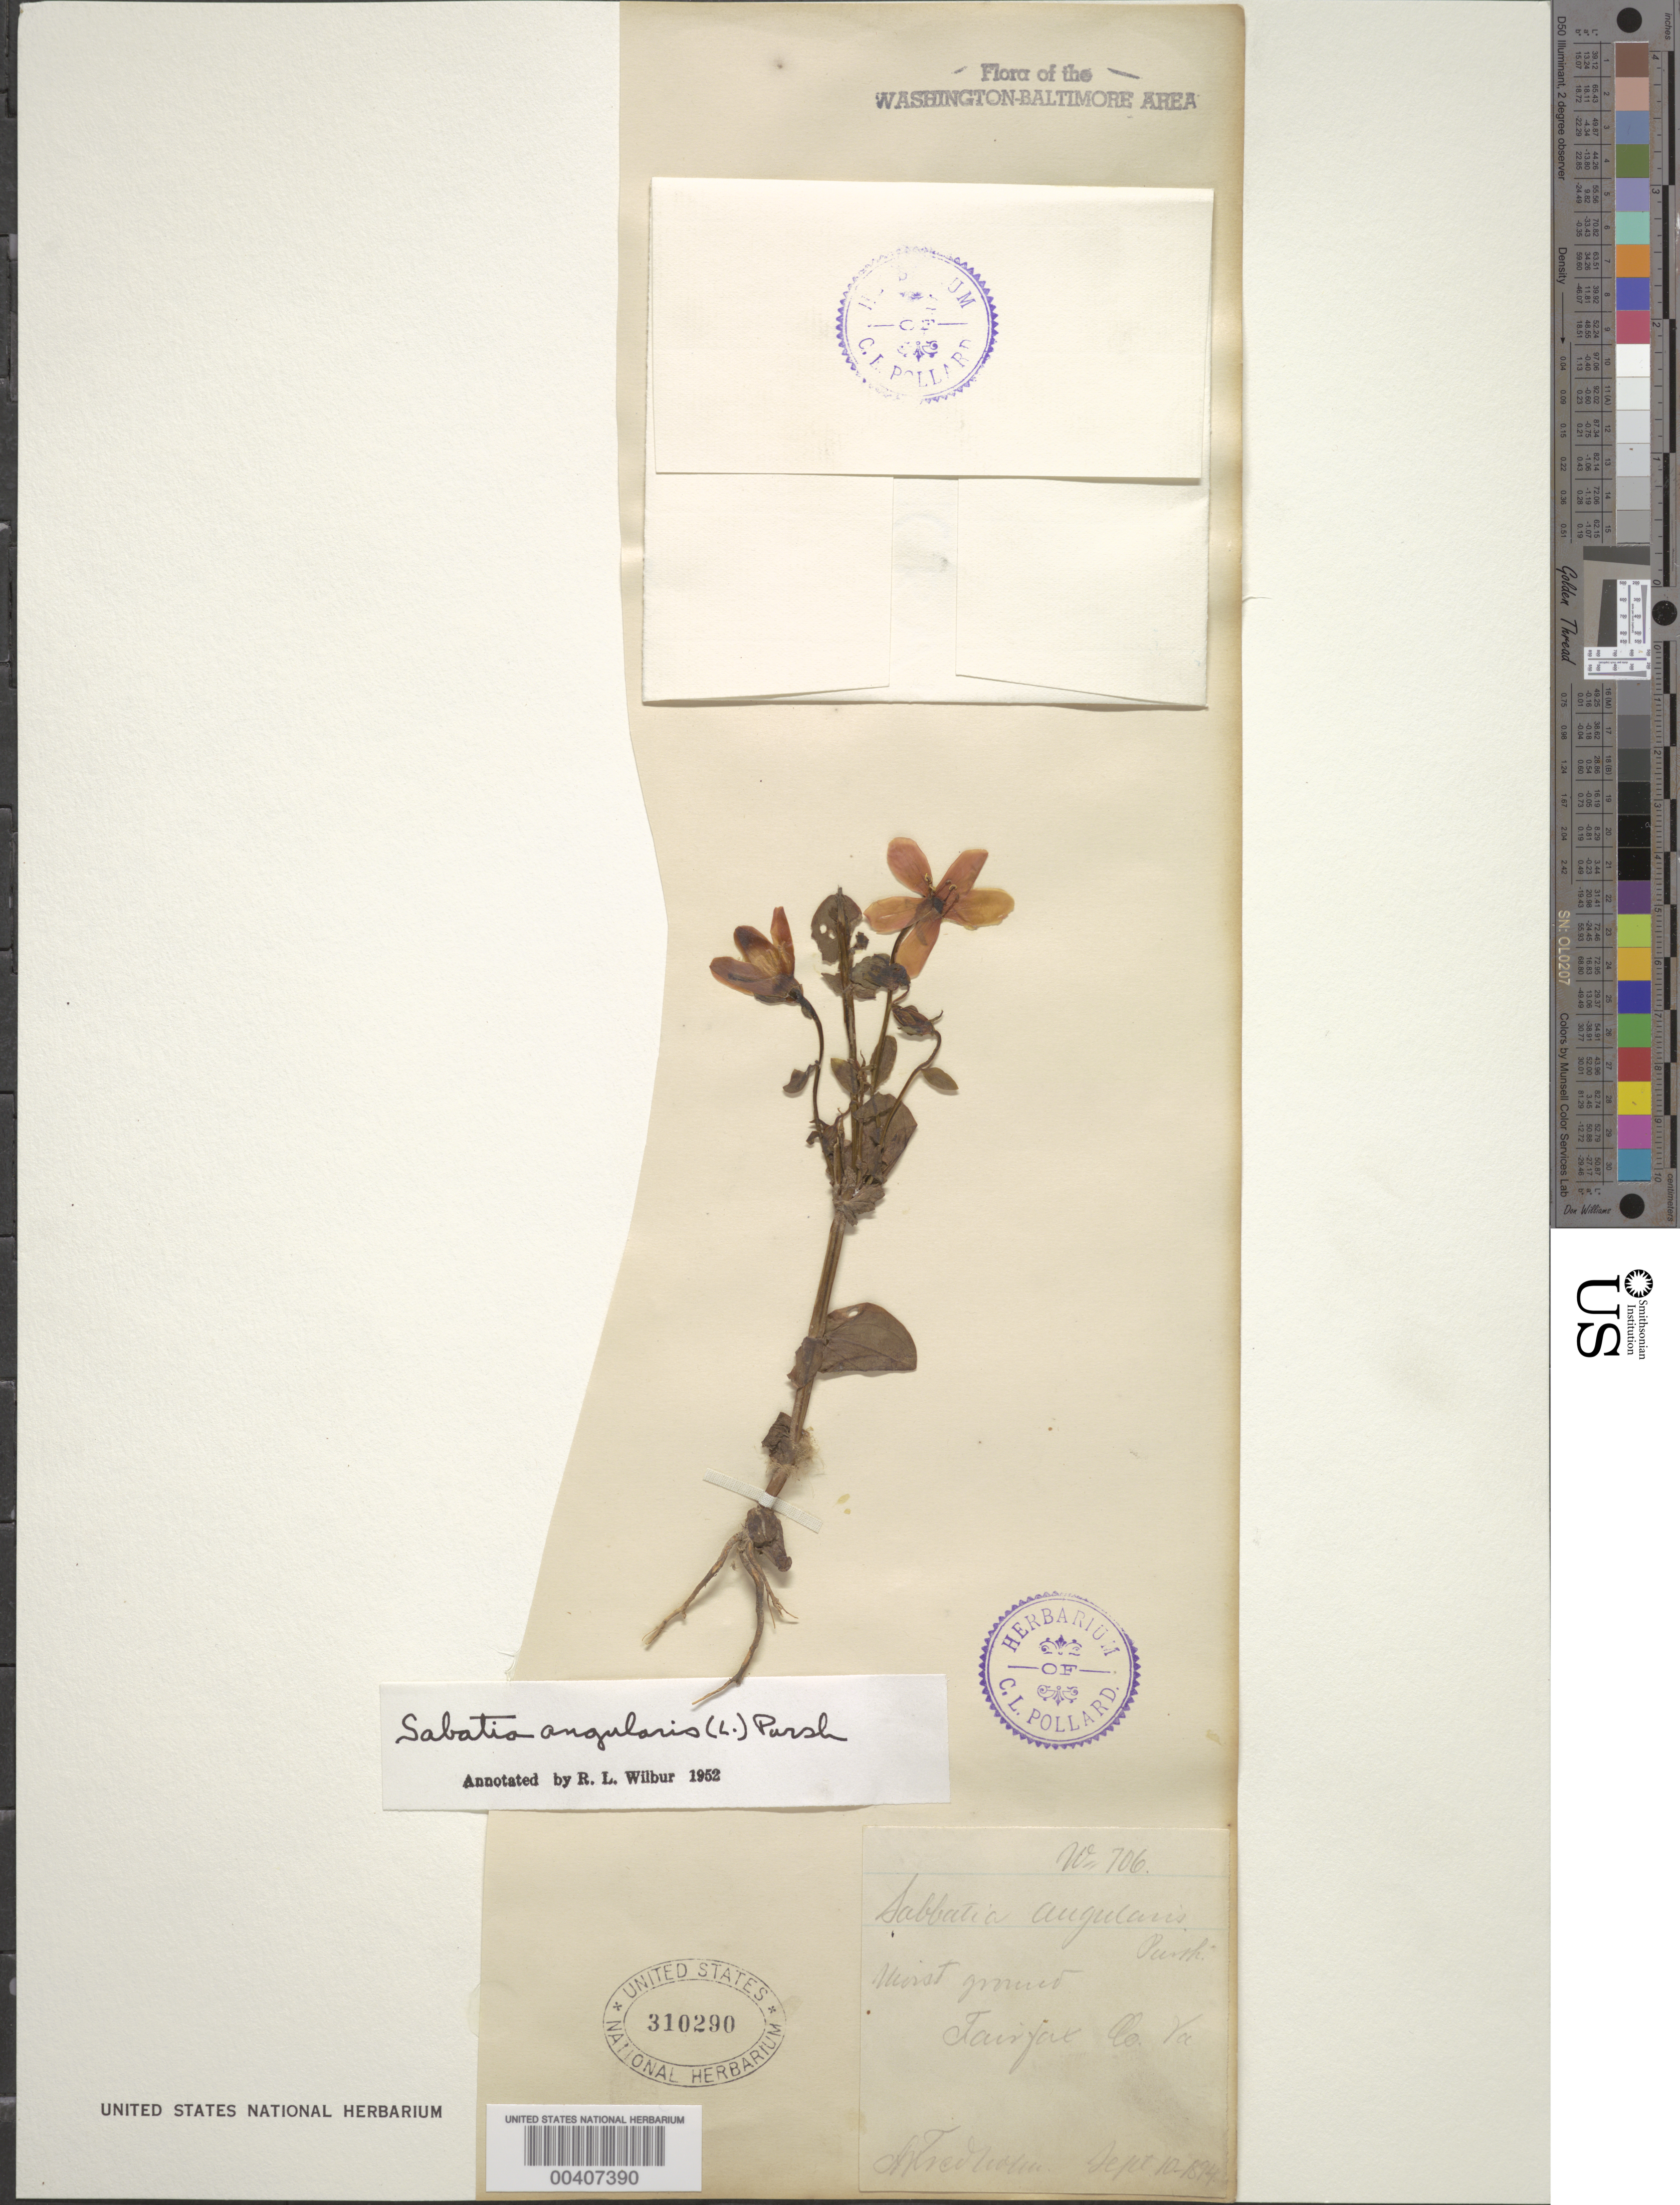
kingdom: Plantae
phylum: Tracheophyta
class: Magnoliopsida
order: Gentianales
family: Gentianaceae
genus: Sabatia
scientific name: Sabatia angularis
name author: (L.) Pursh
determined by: Wilbur, R. L.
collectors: T. Holm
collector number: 706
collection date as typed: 10 Sep 1894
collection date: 1894-09-10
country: United States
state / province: Virginia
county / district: Fairfax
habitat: Moist ground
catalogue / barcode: US 310290